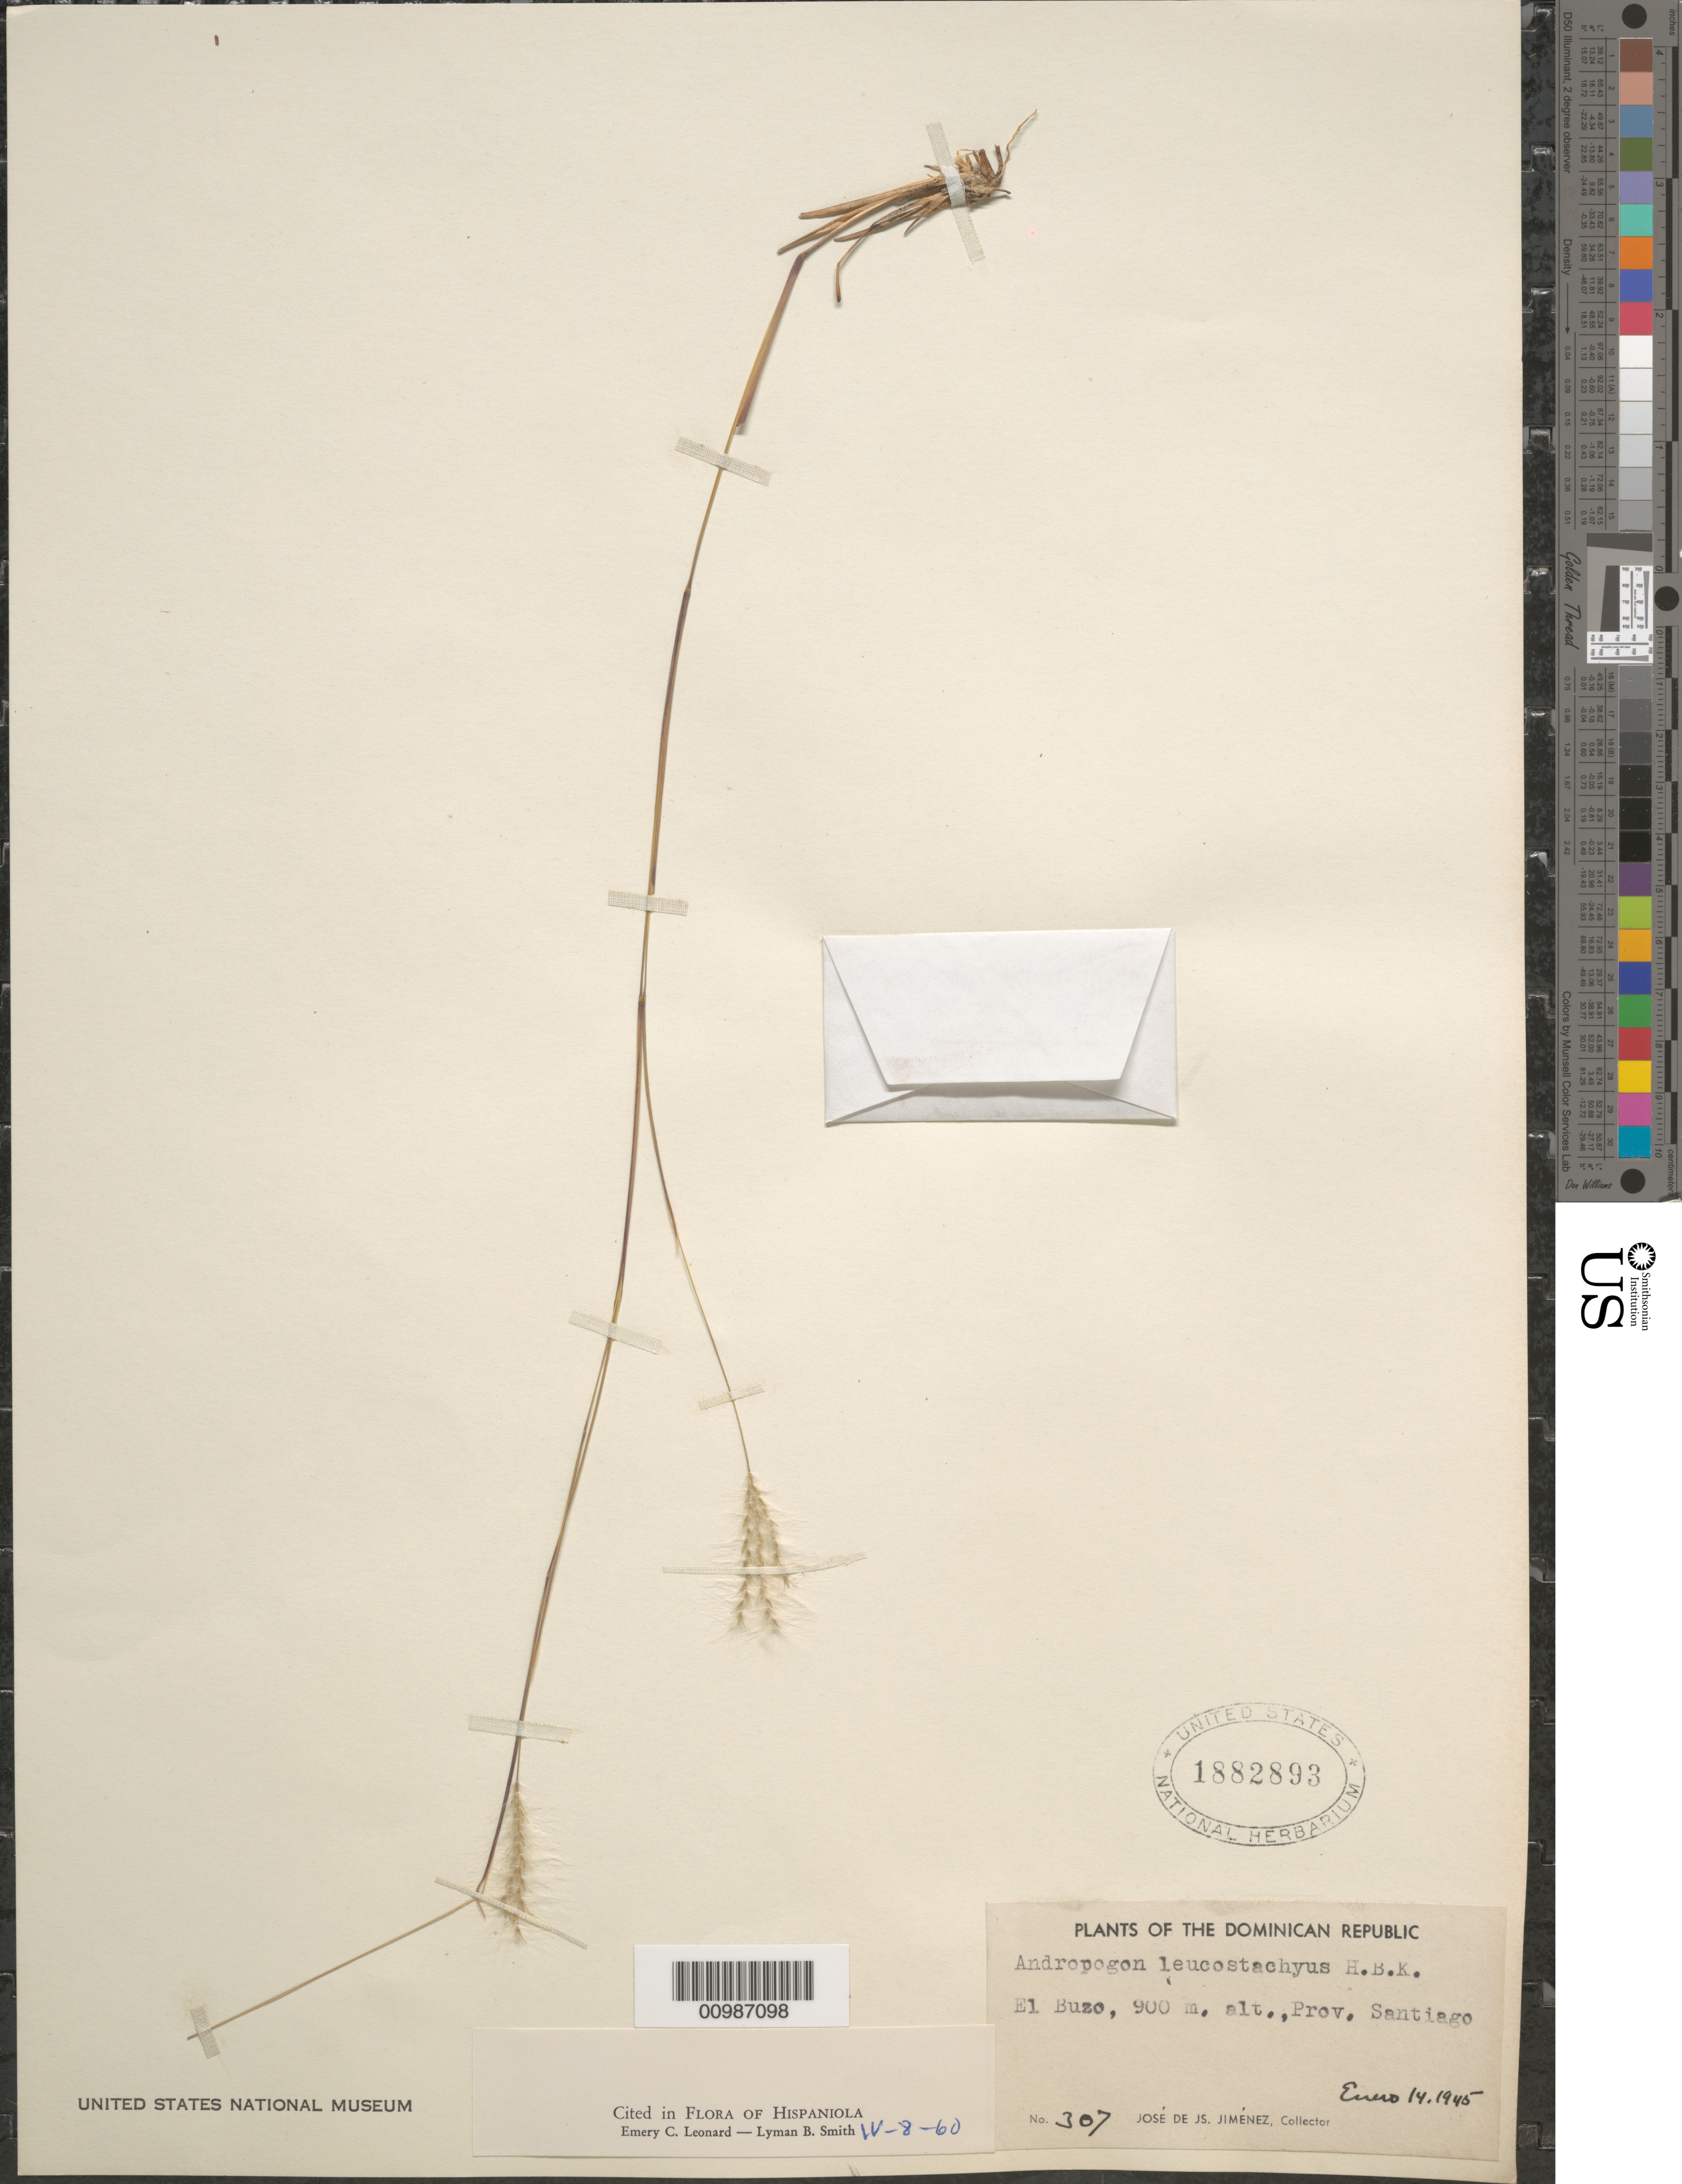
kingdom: Plantae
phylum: Tracheophyta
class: Liliopsida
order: Poales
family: Poaceae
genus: Andropogon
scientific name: Andropogon leucostachyus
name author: Kunth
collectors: J. J. Jiménez Almonte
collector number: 307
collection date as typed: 14 Jan 1945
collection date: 1945-01-14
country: Dominican Republic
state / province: Santiago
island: Hispaniola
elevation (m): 900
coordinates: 0 N, 0 E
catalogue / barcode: US 1882893